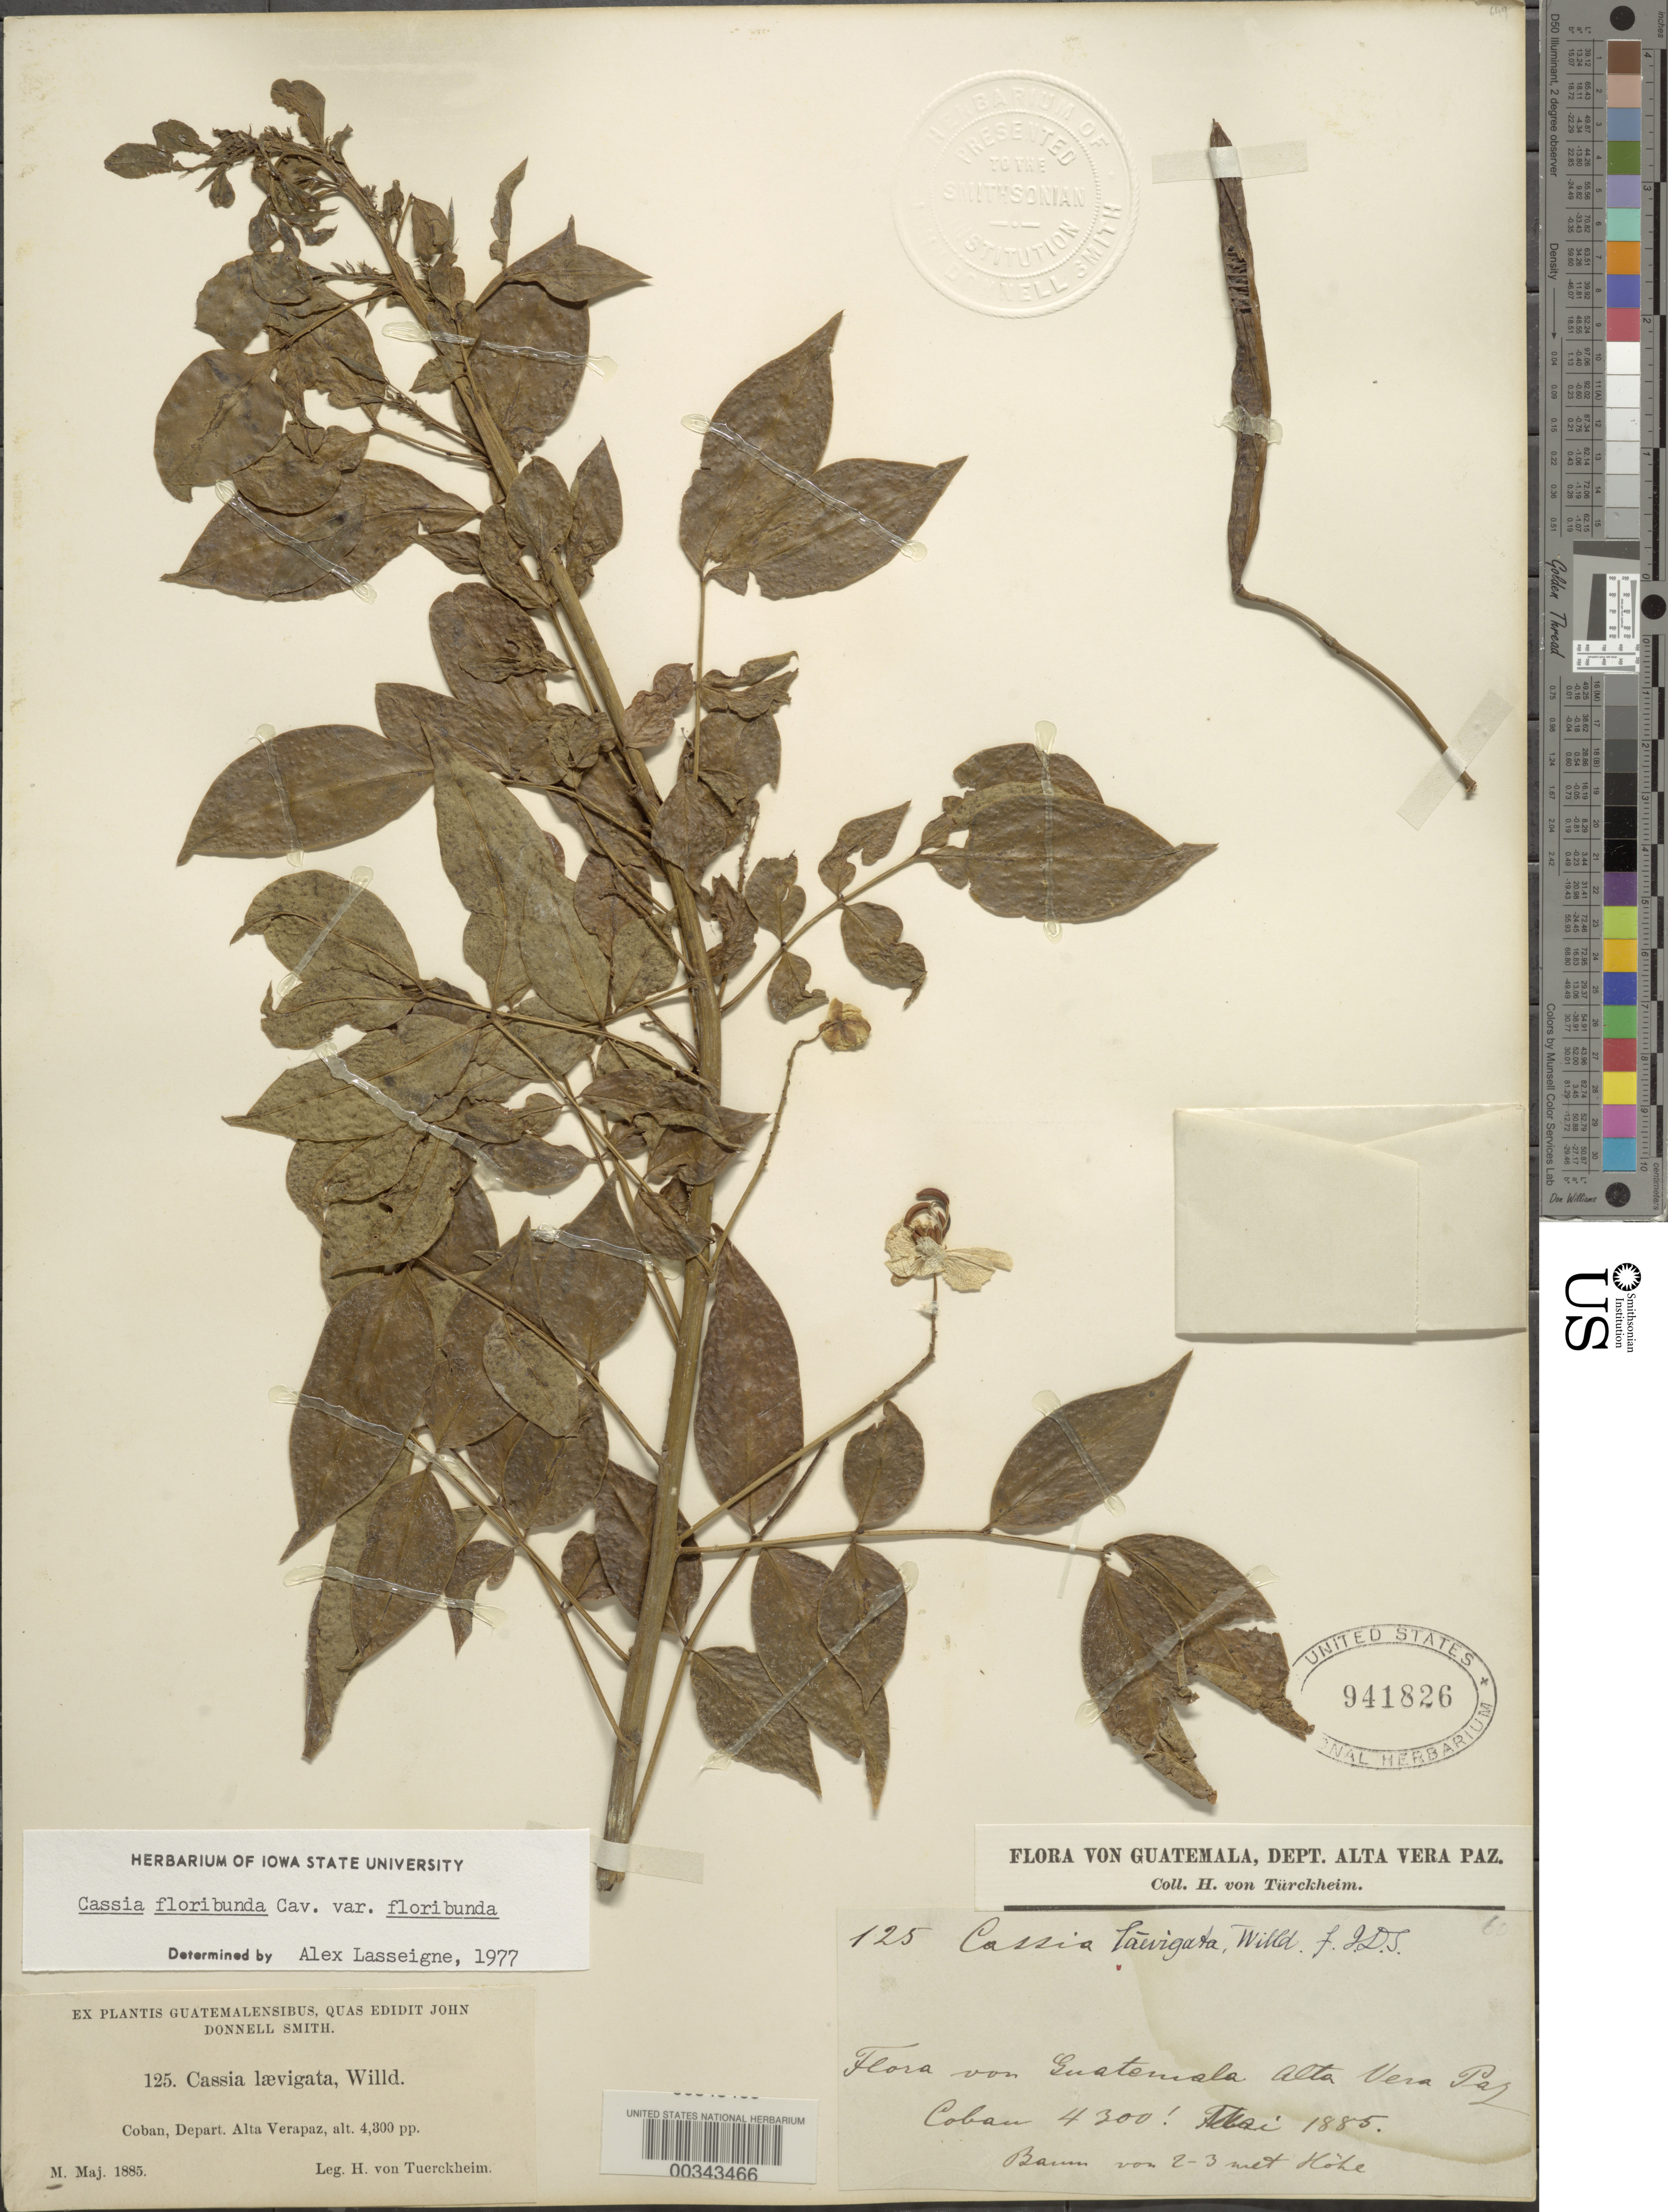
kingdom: Plantae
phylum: Tracheophyta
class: Magnoliopsida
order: Fabales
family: Fabaceae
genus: Senna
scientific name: Senna septemtrionalis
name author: (Viv.) H.S. Irwin & Barneby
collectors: H. von Türckheim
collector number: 125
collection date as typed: May 1885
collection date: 1885-05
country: Guatemala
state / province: Alta Verapaz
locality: Cobán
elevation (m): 1311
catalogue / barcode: US 941826